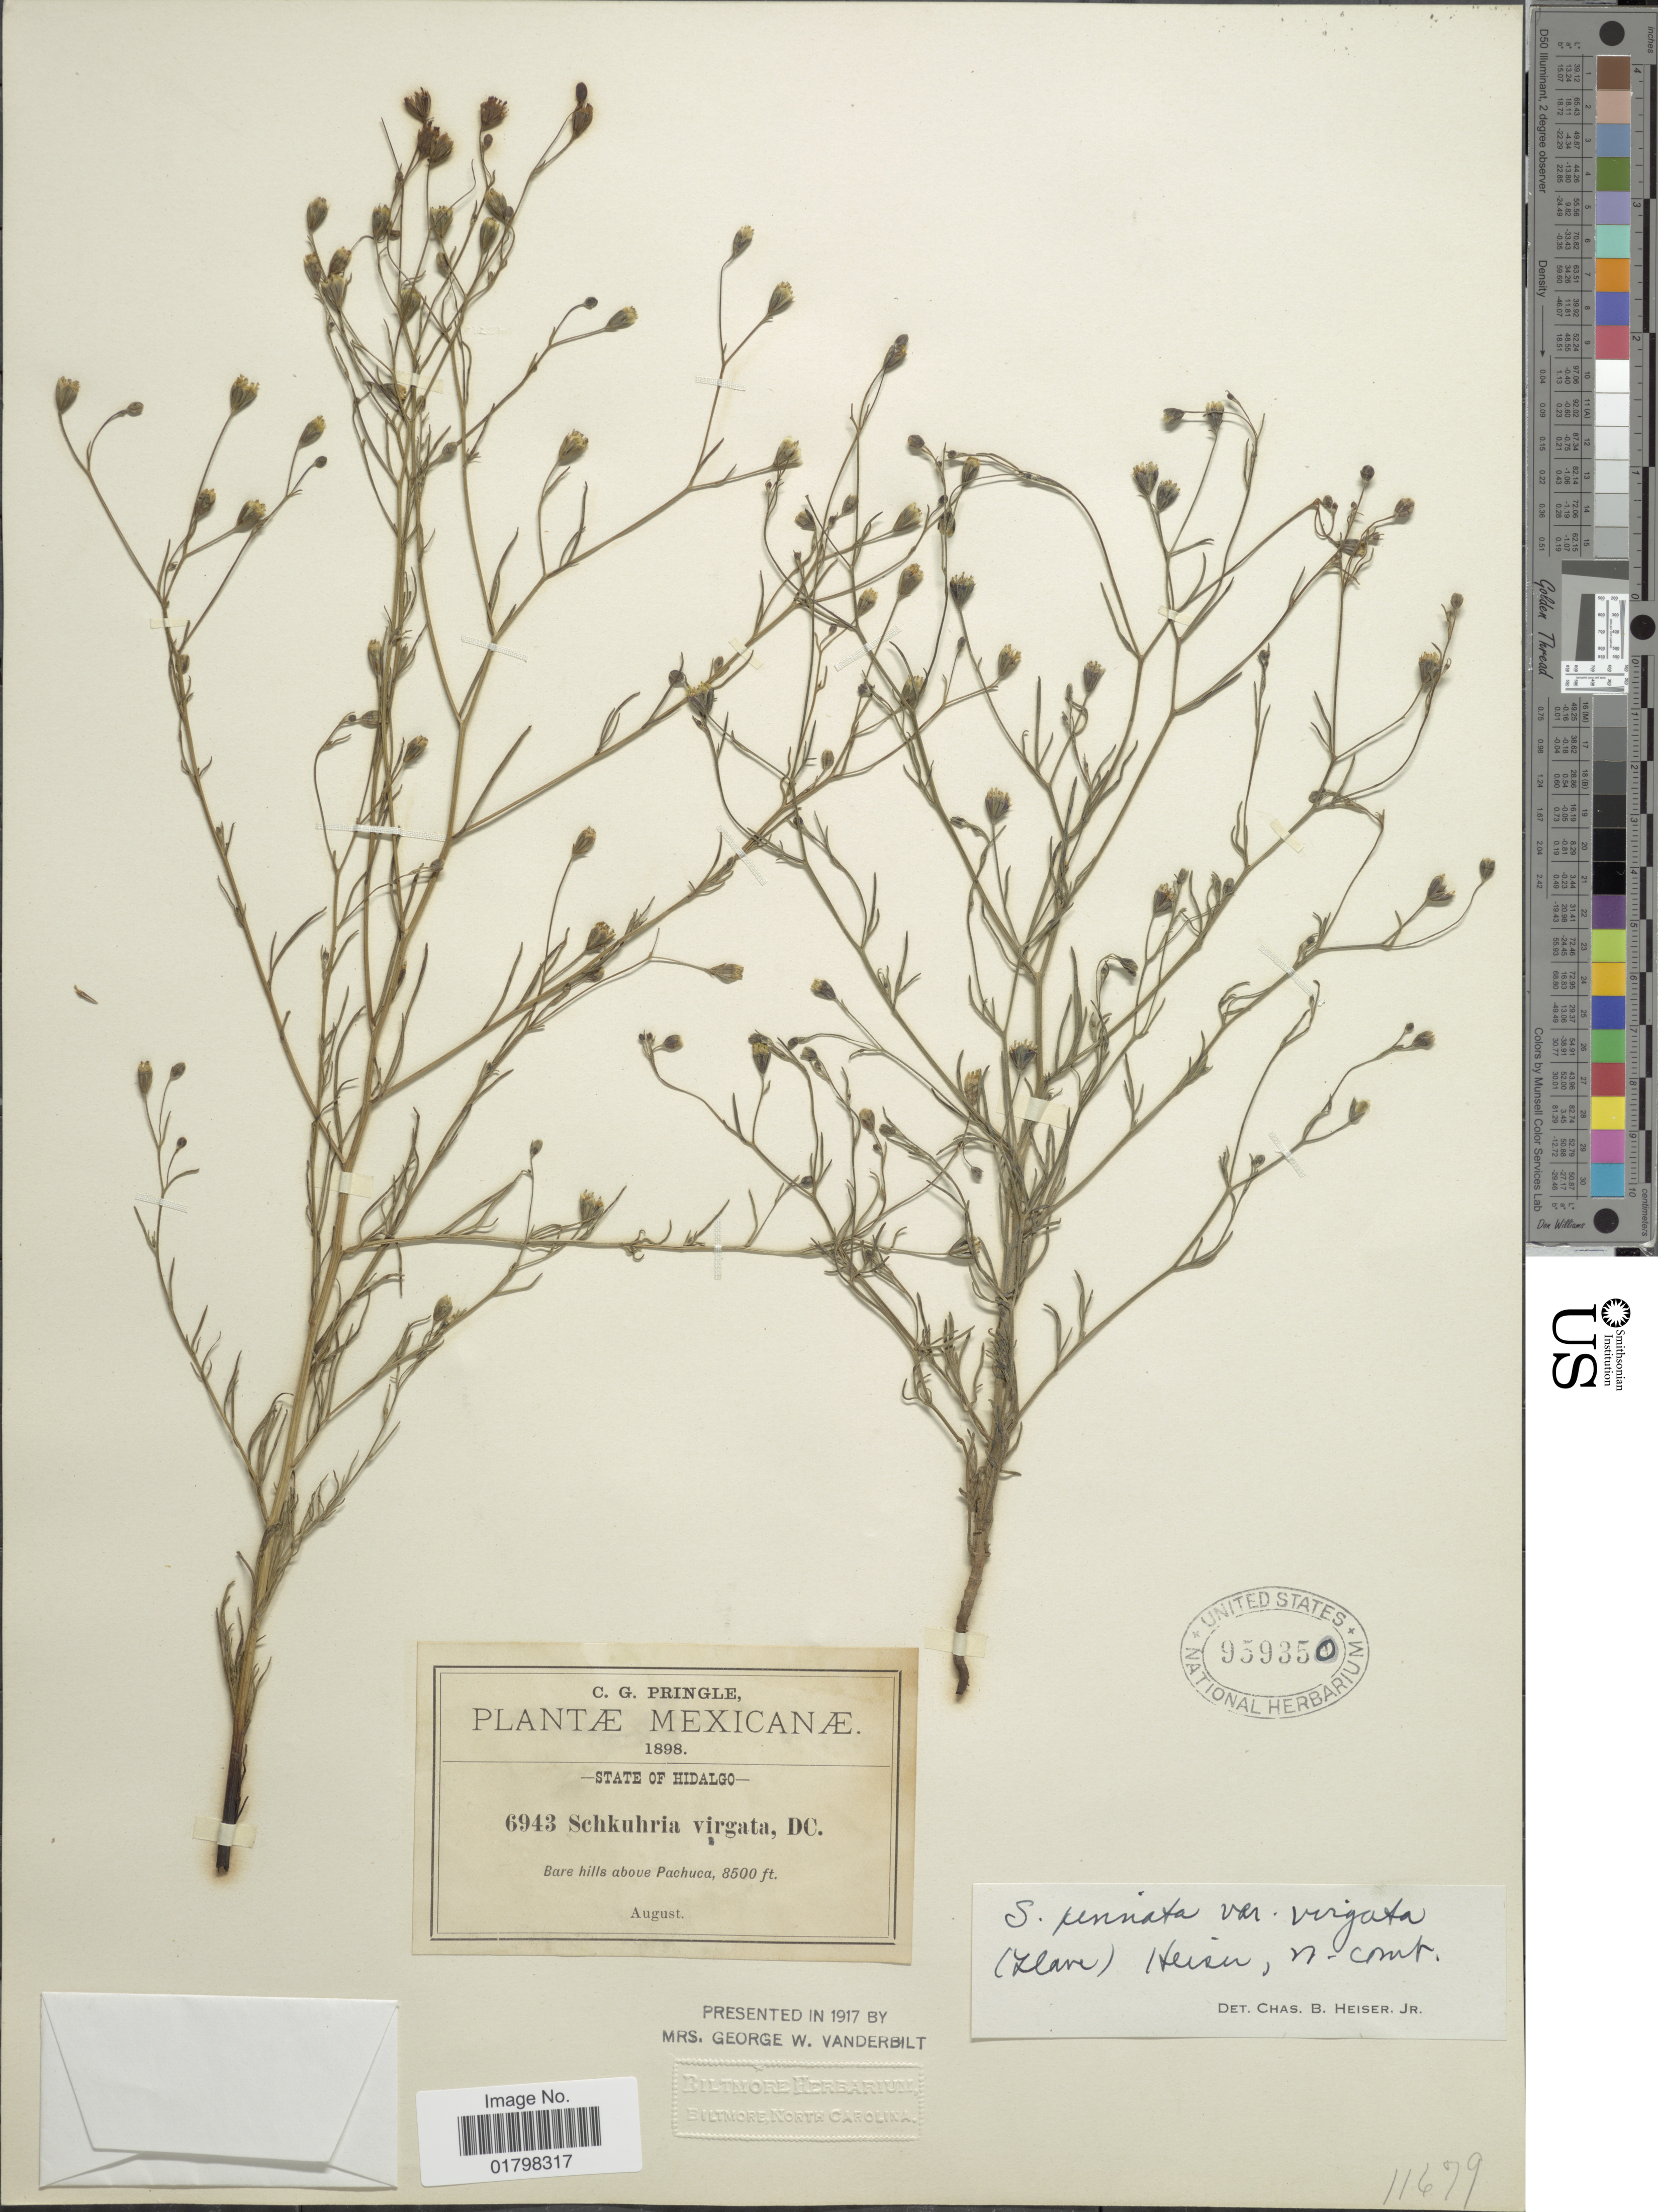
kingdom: Plantae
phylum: Tracheophyta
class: Magnoliopsida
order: Asterales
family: Asteraceae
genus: Schkuhria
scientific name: Schkuhria pinnata var. virgata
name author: (La Llave ex La Llave) Heiser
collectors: C. G. Pringle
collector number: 6943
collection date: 1898-08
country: Mexico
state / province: Hidalgo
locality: Bare hills above Pachuca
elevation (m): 2591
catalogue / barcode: US 959350